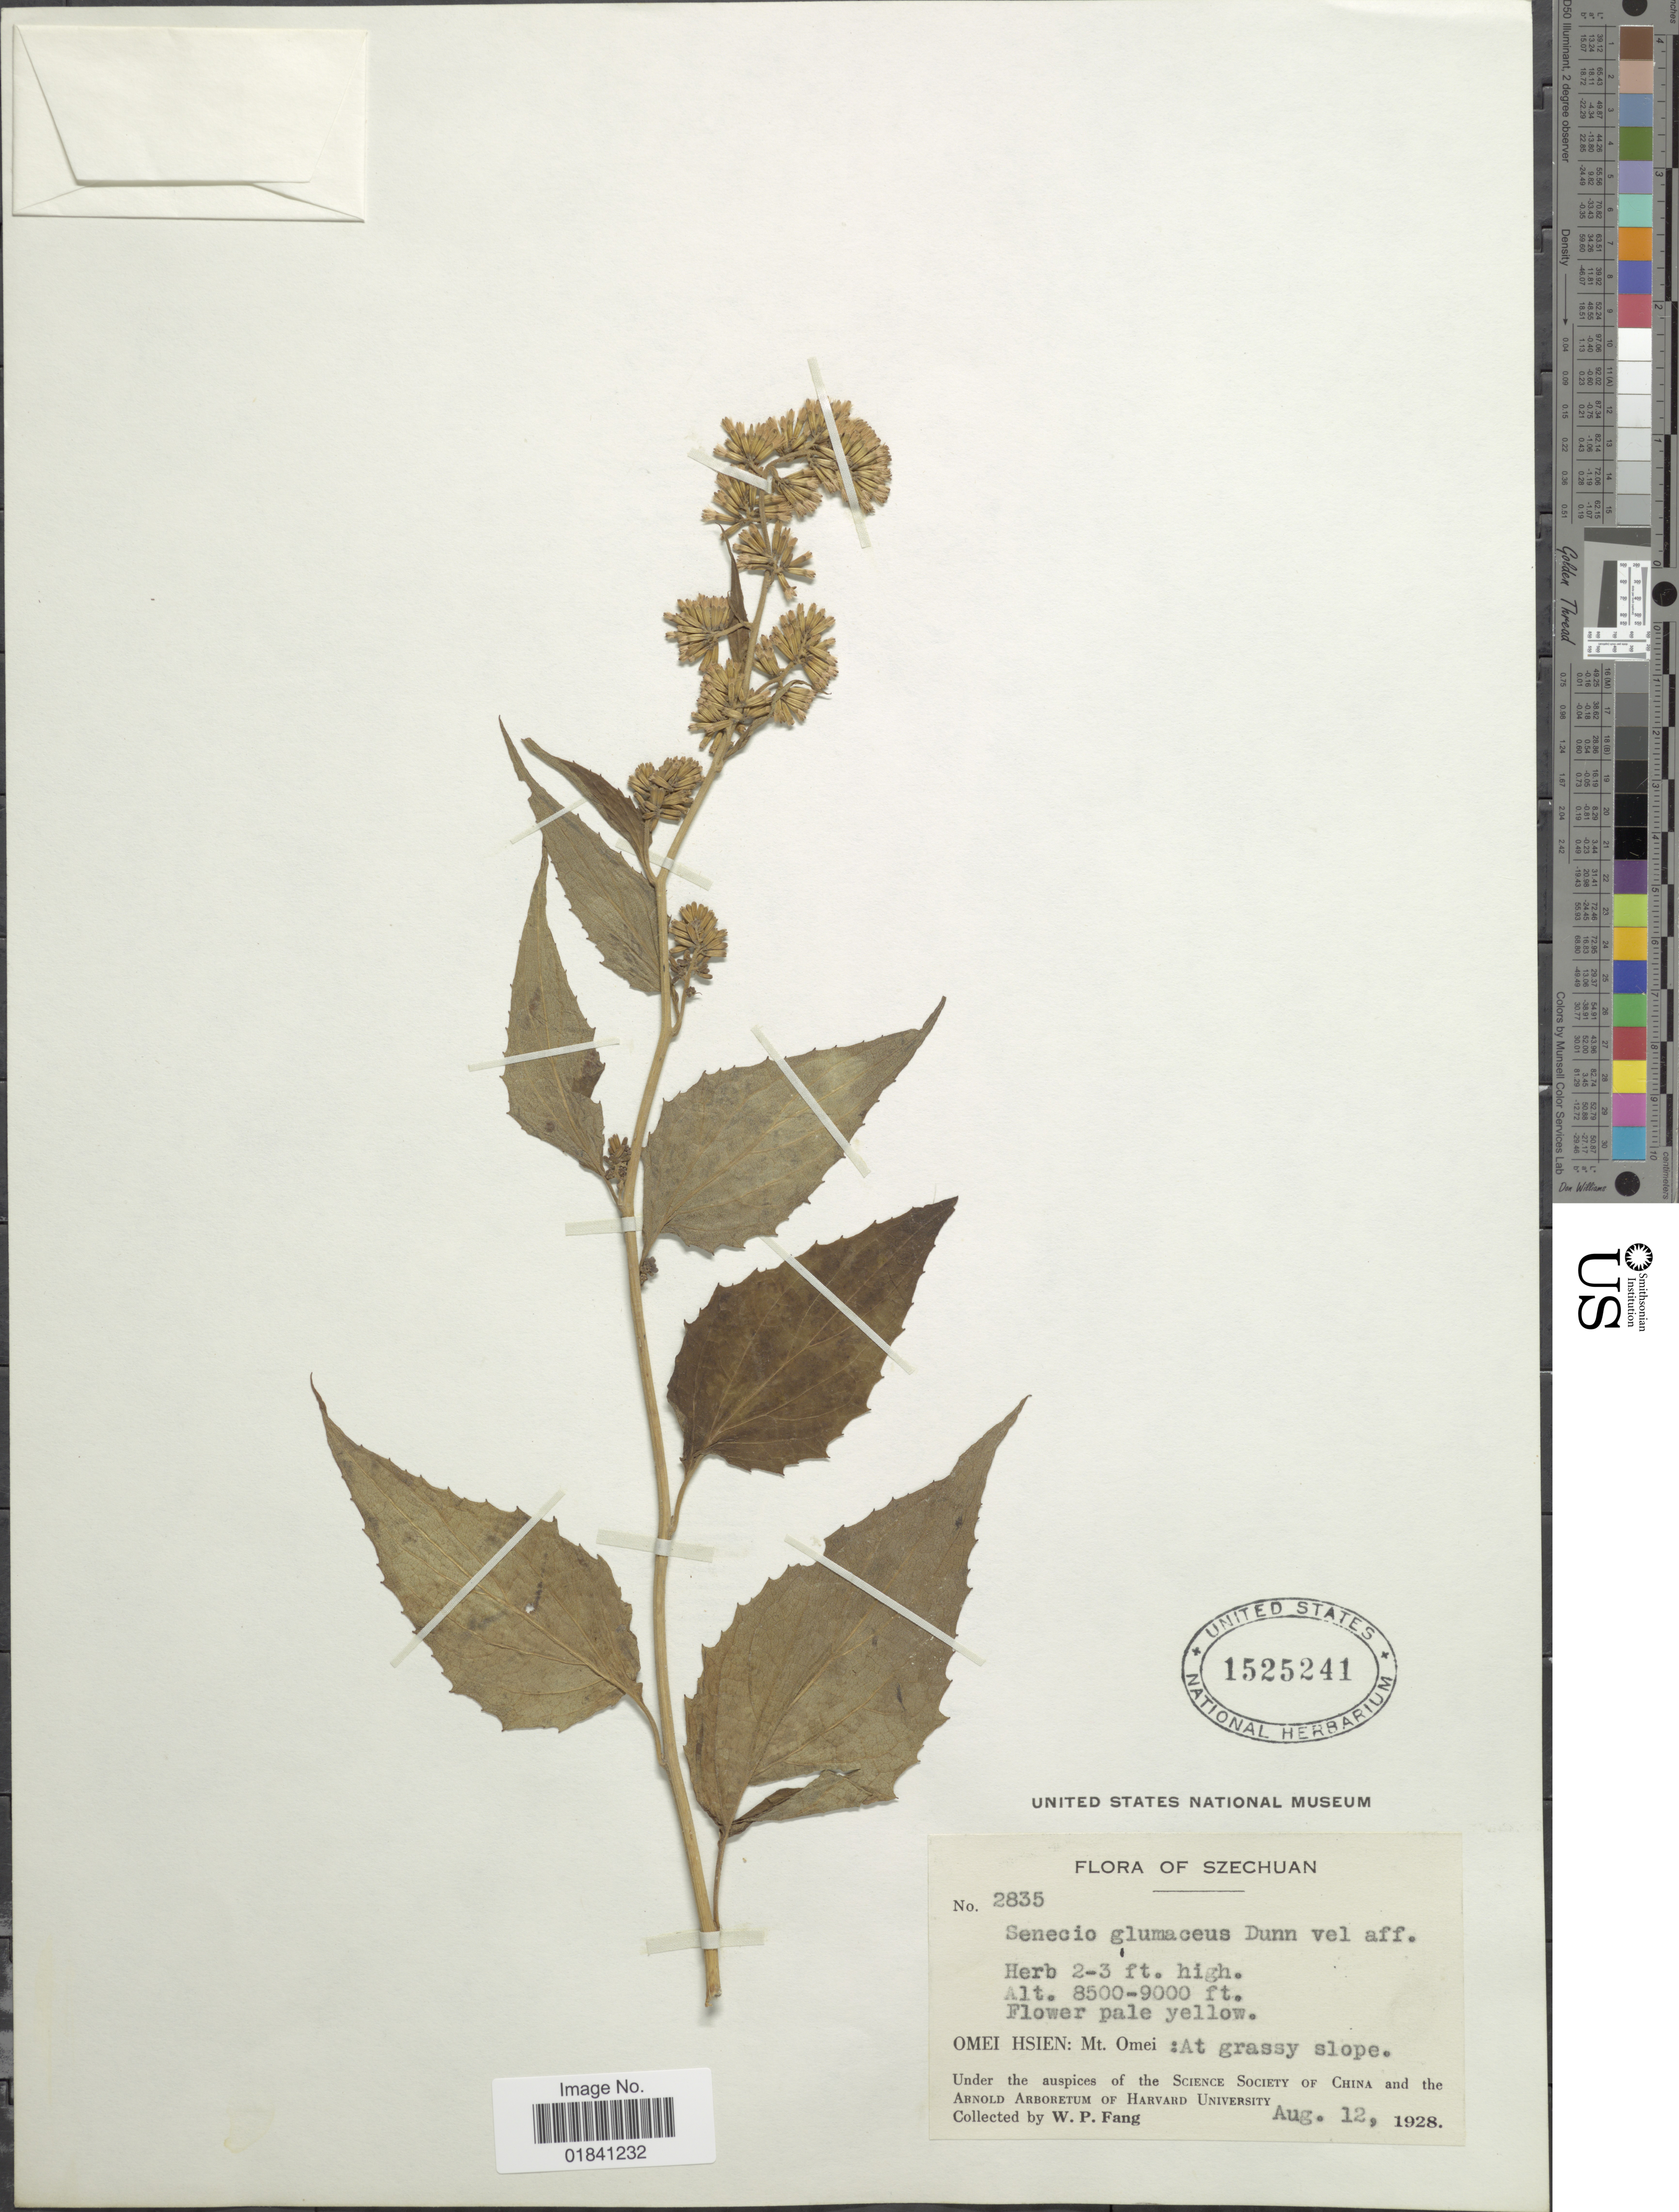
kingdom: Plantae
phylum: Tracheophyta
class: Magnoliopsida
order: Asterales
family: Asteraceae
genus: Senecio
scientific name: Senecio glumaceus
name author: Dunn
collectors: W. P. Fang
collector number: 2835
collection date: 1928-08-12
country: China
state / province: Sichuan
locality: Szechuan. Omei Hsien: Mt. Omei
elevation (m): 2591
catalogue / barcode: US 1525241